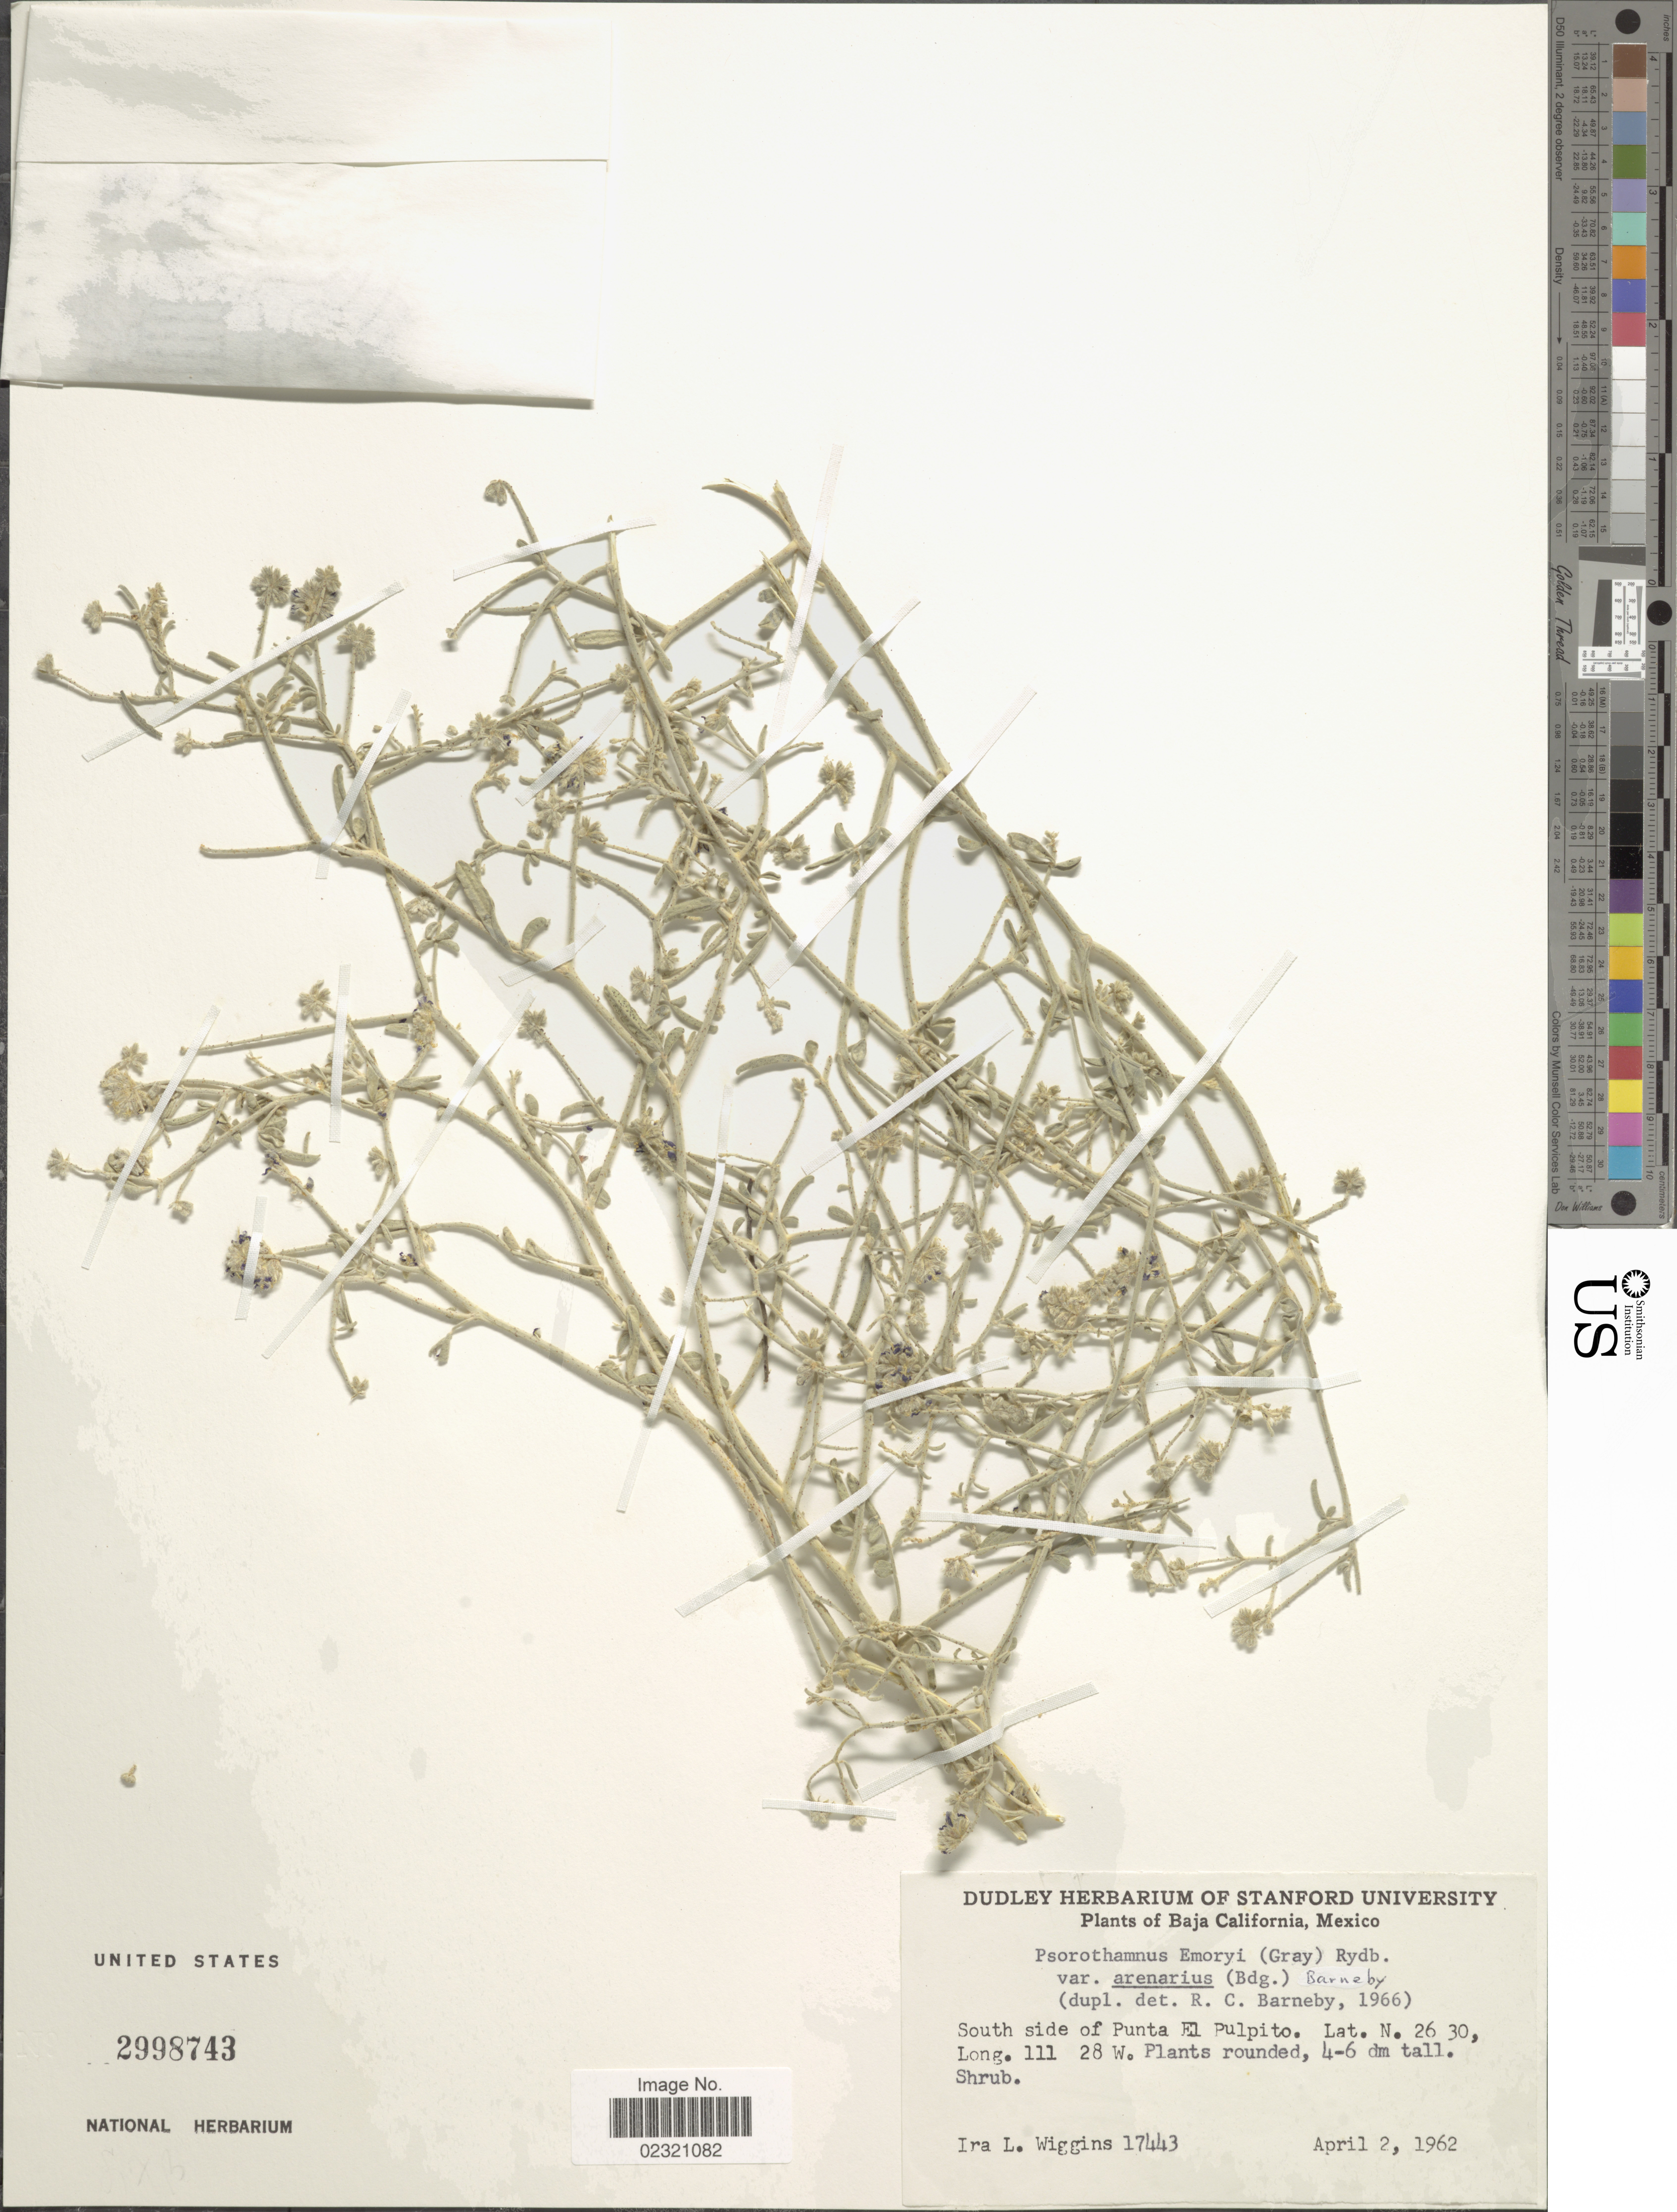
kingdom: Plantae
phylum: Tracheophyta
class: Magnoliopsida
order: Fabales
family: Fabaceae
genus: Psorothamnus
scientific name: Psorothamnus emoryi var. arenarius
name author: (Brandegee) Rydb.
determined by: Barneby, Rupert C., (NY)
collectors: I. L. Wiggins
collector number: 17443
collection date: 1962-04-02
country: Mexico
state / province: Baja California Sur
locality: South side of Punta El Pulpito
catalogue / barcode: US 2998743